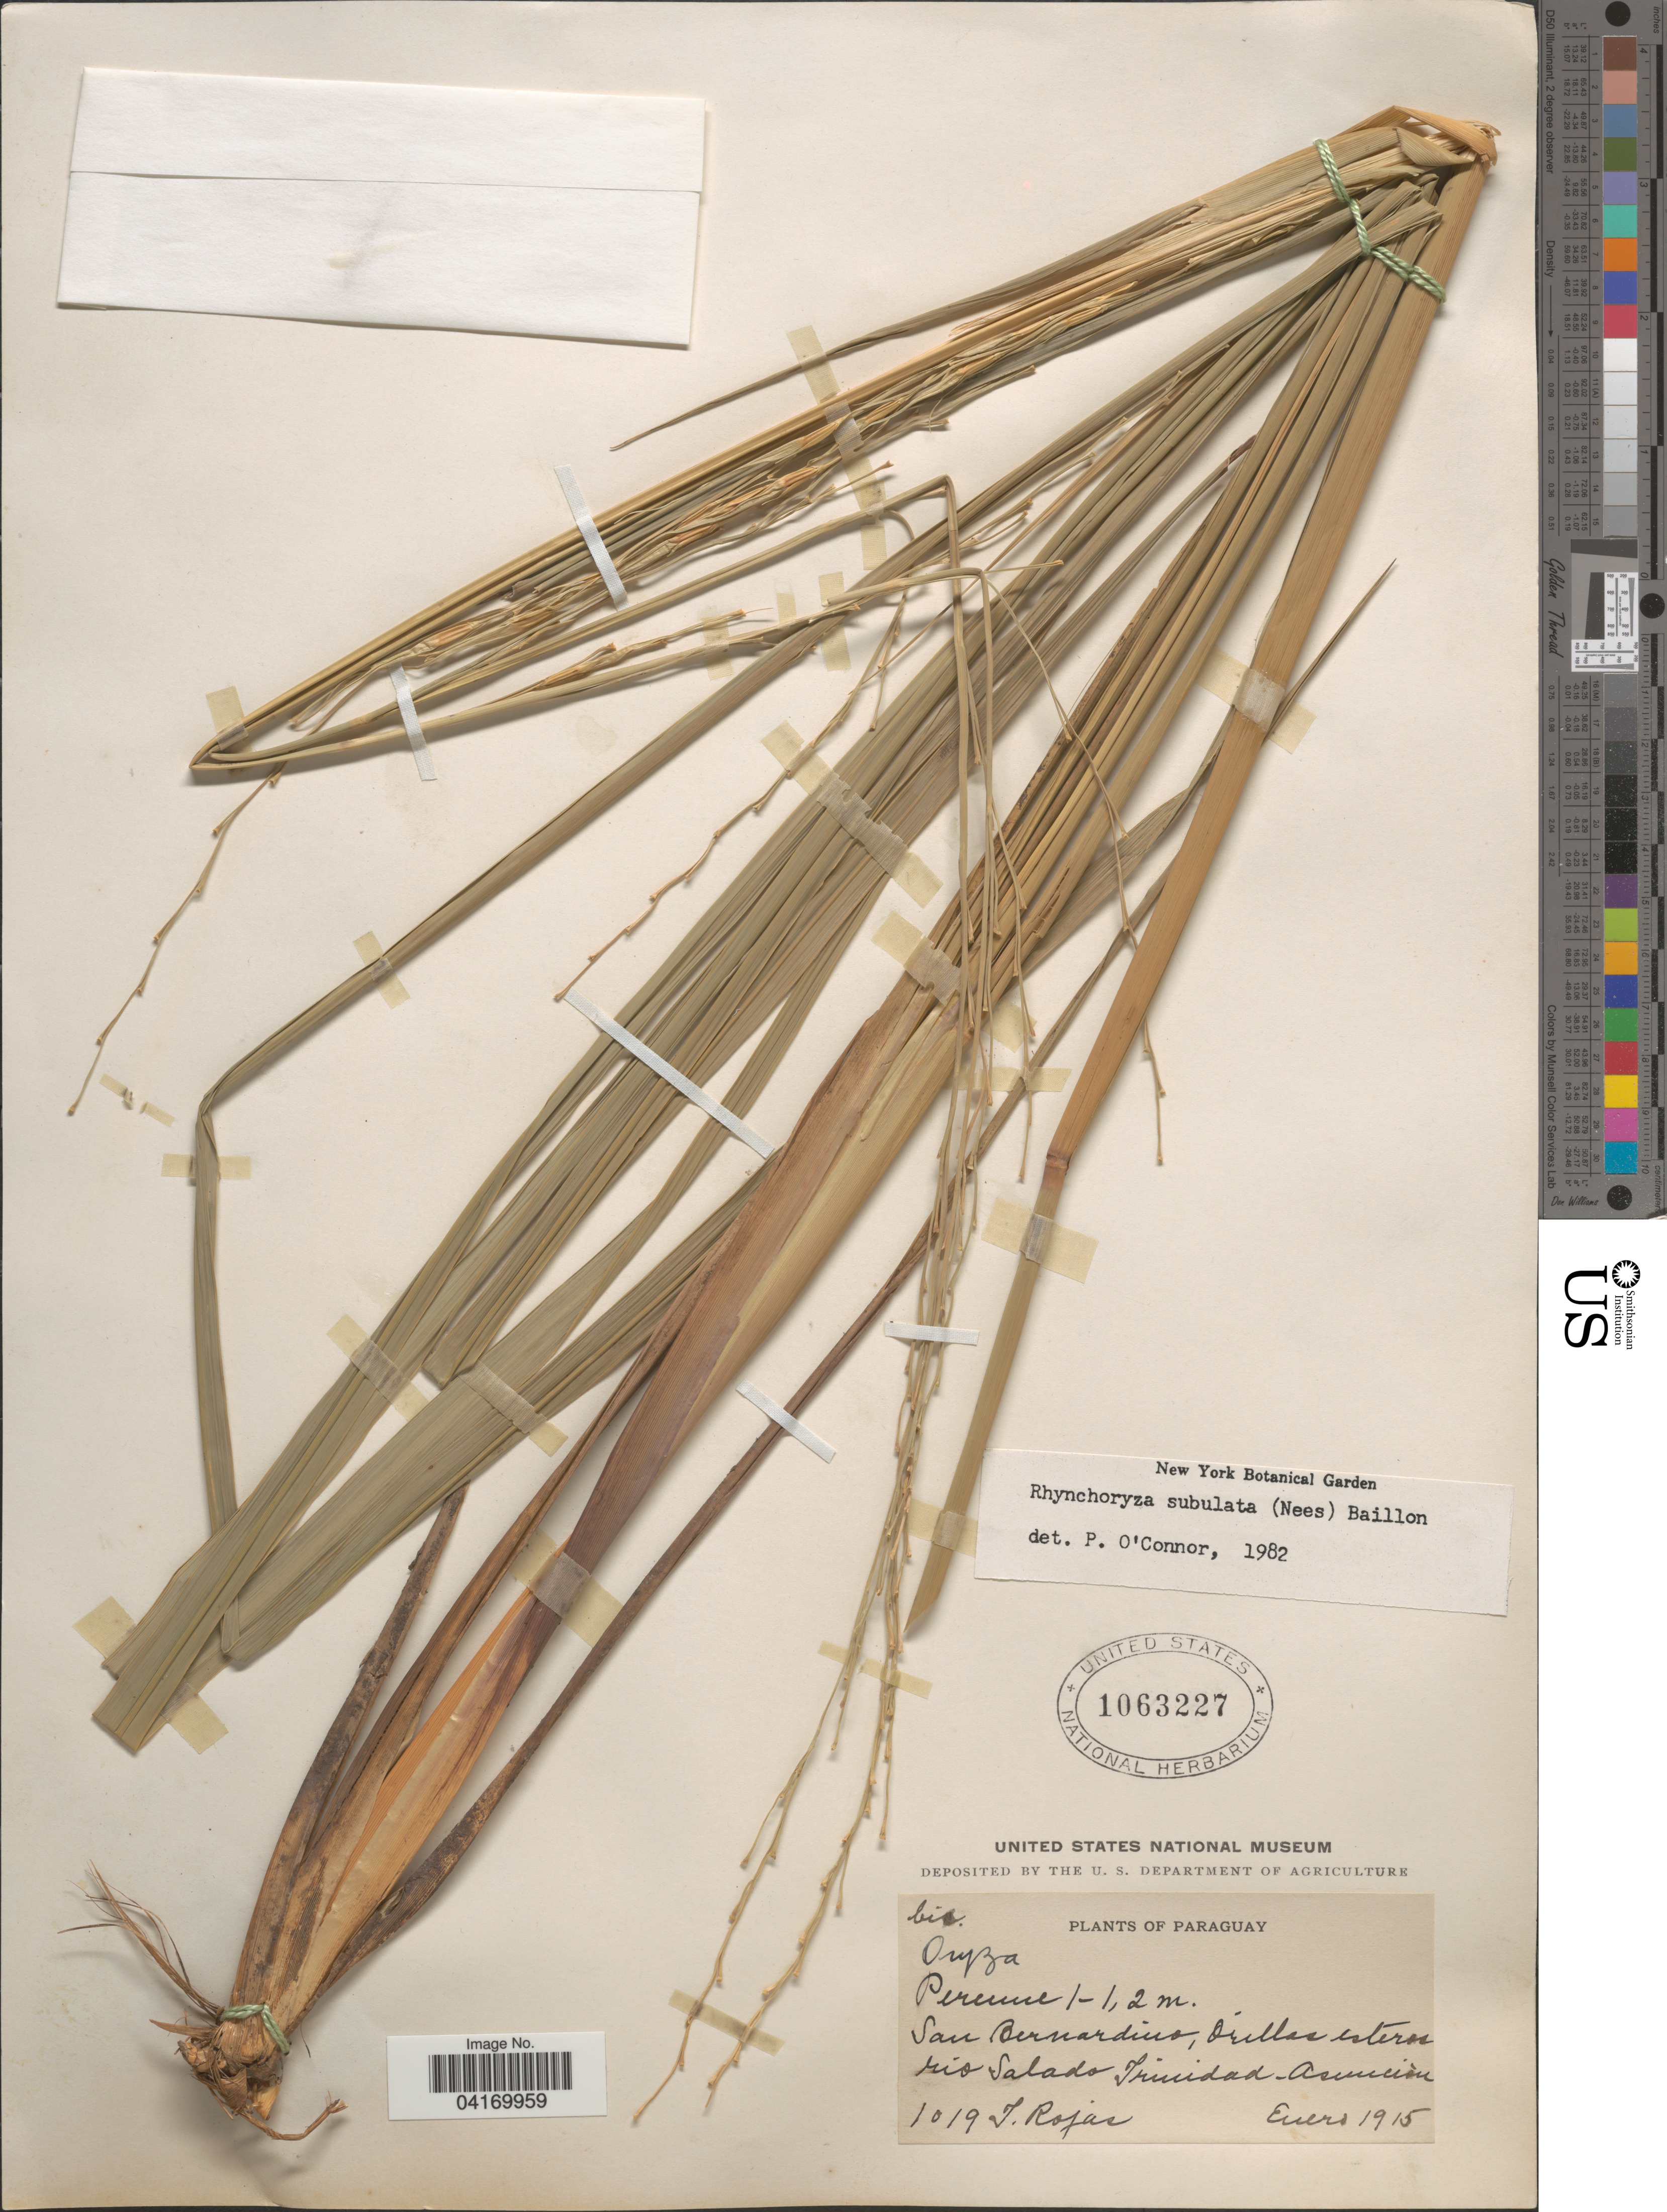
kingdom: Plantae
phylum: Tracheophyta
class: Liliopsida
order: Poales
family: Poaceae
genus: Rhynchoryza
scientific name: Rhynchoryza subulata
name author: (Nees) Baill.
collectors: T. Rojas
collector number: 1019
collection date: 1915-01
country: Paraguay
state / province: Asuncion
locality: San Bernardino, Orillas esteros rio Salado Trinidad - Asunciòn.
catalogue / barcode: US 1063227